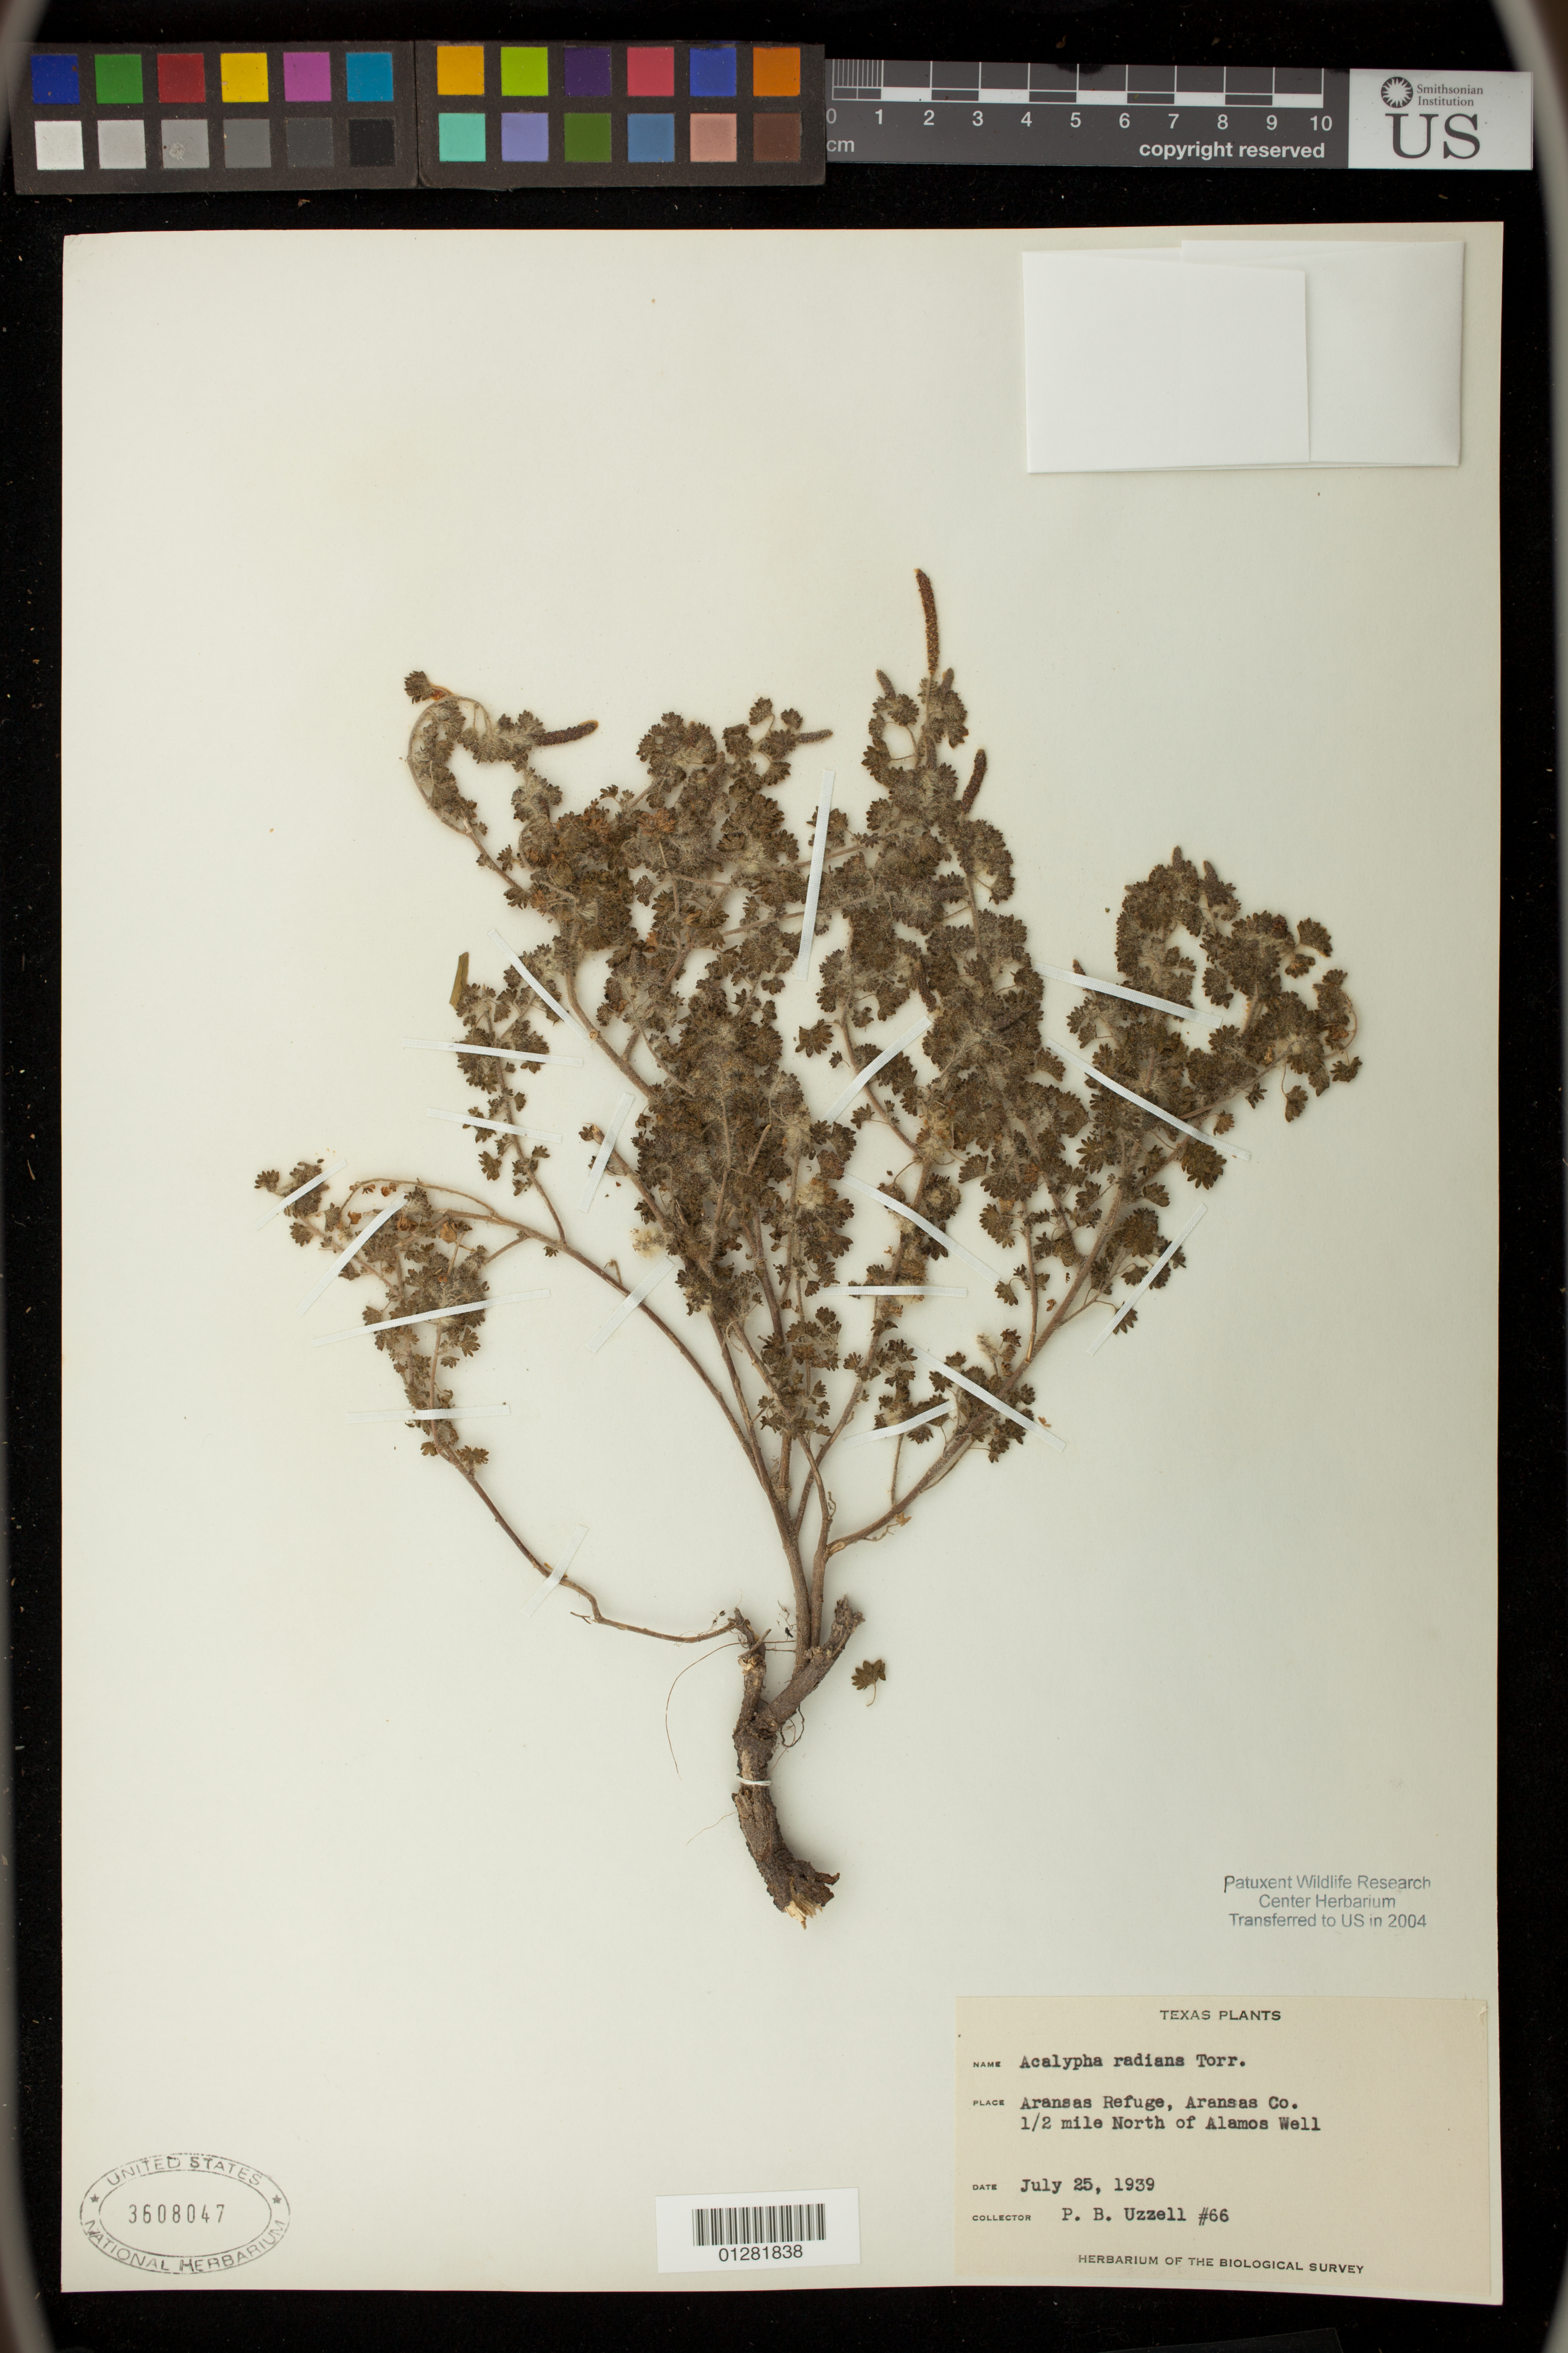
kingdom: Plantae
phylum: Tracheophyta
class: Magnoliopsida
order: Malpighiales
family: Euphorbiaceae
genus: Acalypha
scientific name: Acalypha radians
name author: Torr.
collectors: P. Uzzell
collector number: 66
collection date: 1939-07-25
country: United States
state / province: Texas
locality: Aransas Refuge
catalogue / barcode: US 3608047